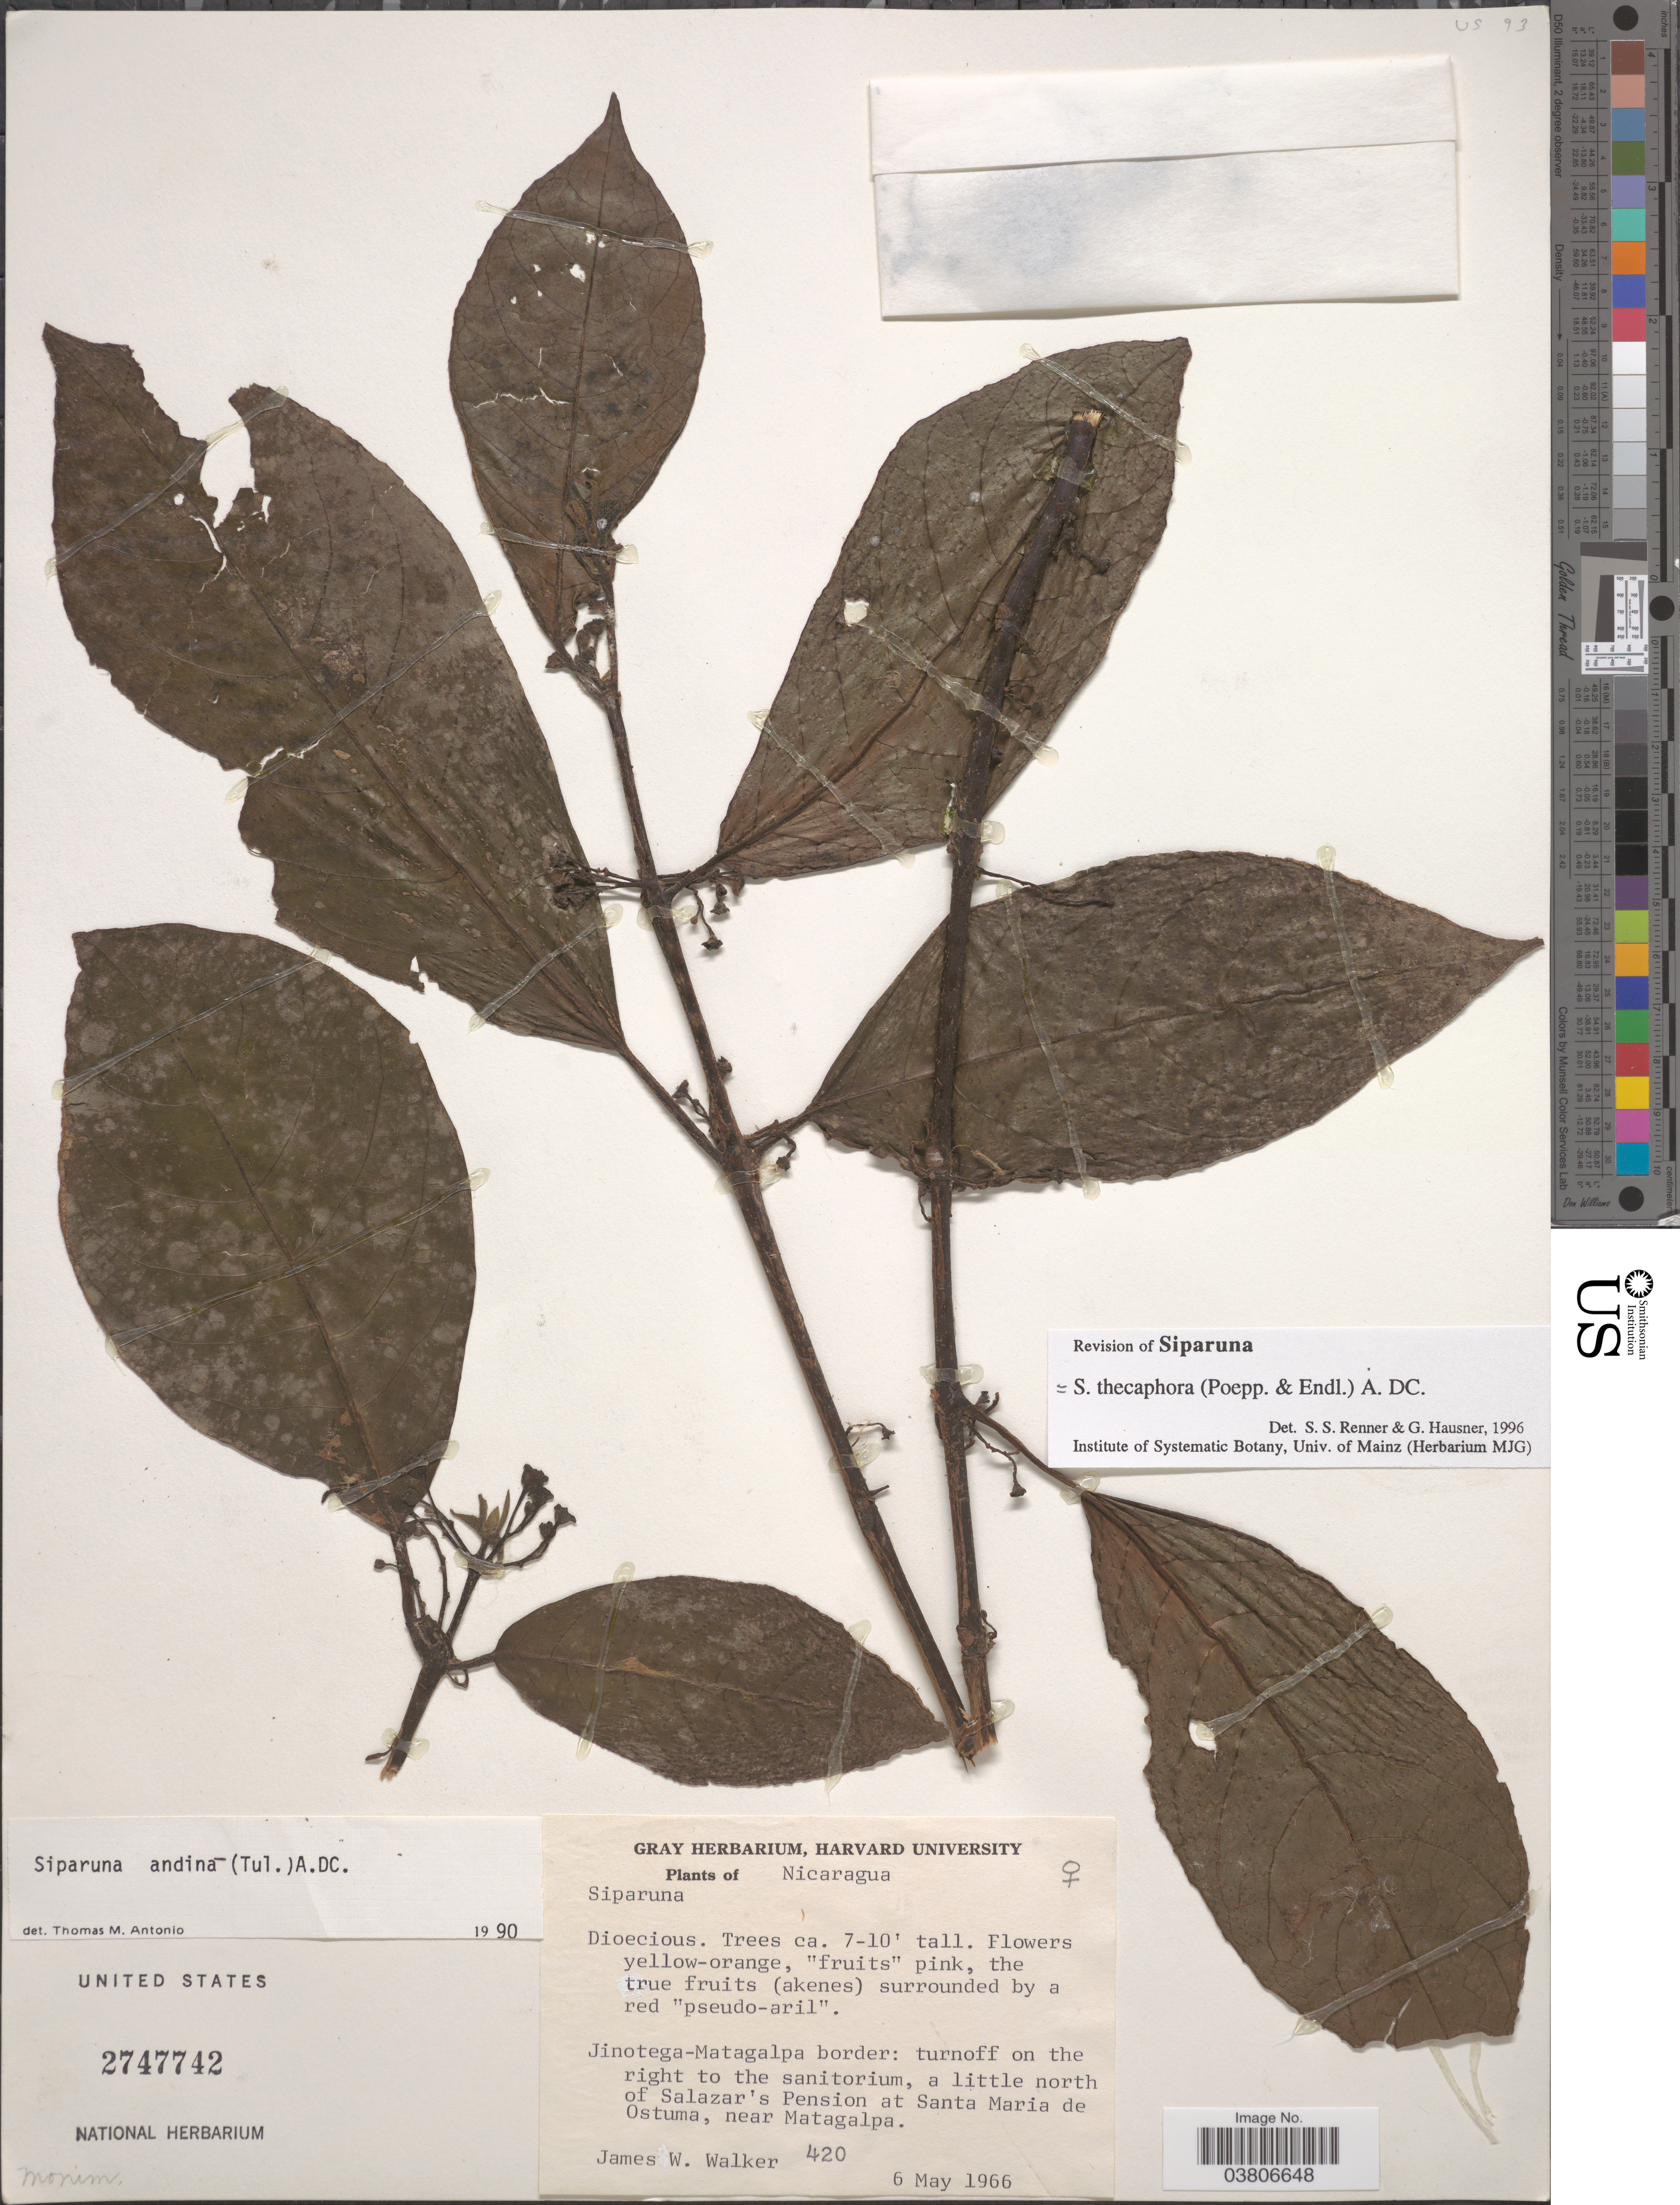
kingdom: Plantae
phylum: Tracheophyta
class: Magnoliopsida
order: Laurales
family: Siparunaceae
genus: Siparuna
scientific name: Siparuna thecaphora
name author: (Poepp. & Endl.) A. DC.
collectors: J. W. Walker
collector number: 420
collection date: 1966-05-06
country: Nicaragua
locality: Jinotega-Matagalpa border: turnoff on the right to the sanitorium, a little north of Salazar's Pension at Santa Maria de Ostuma, near Matagalpa.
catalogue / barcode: US 2747742